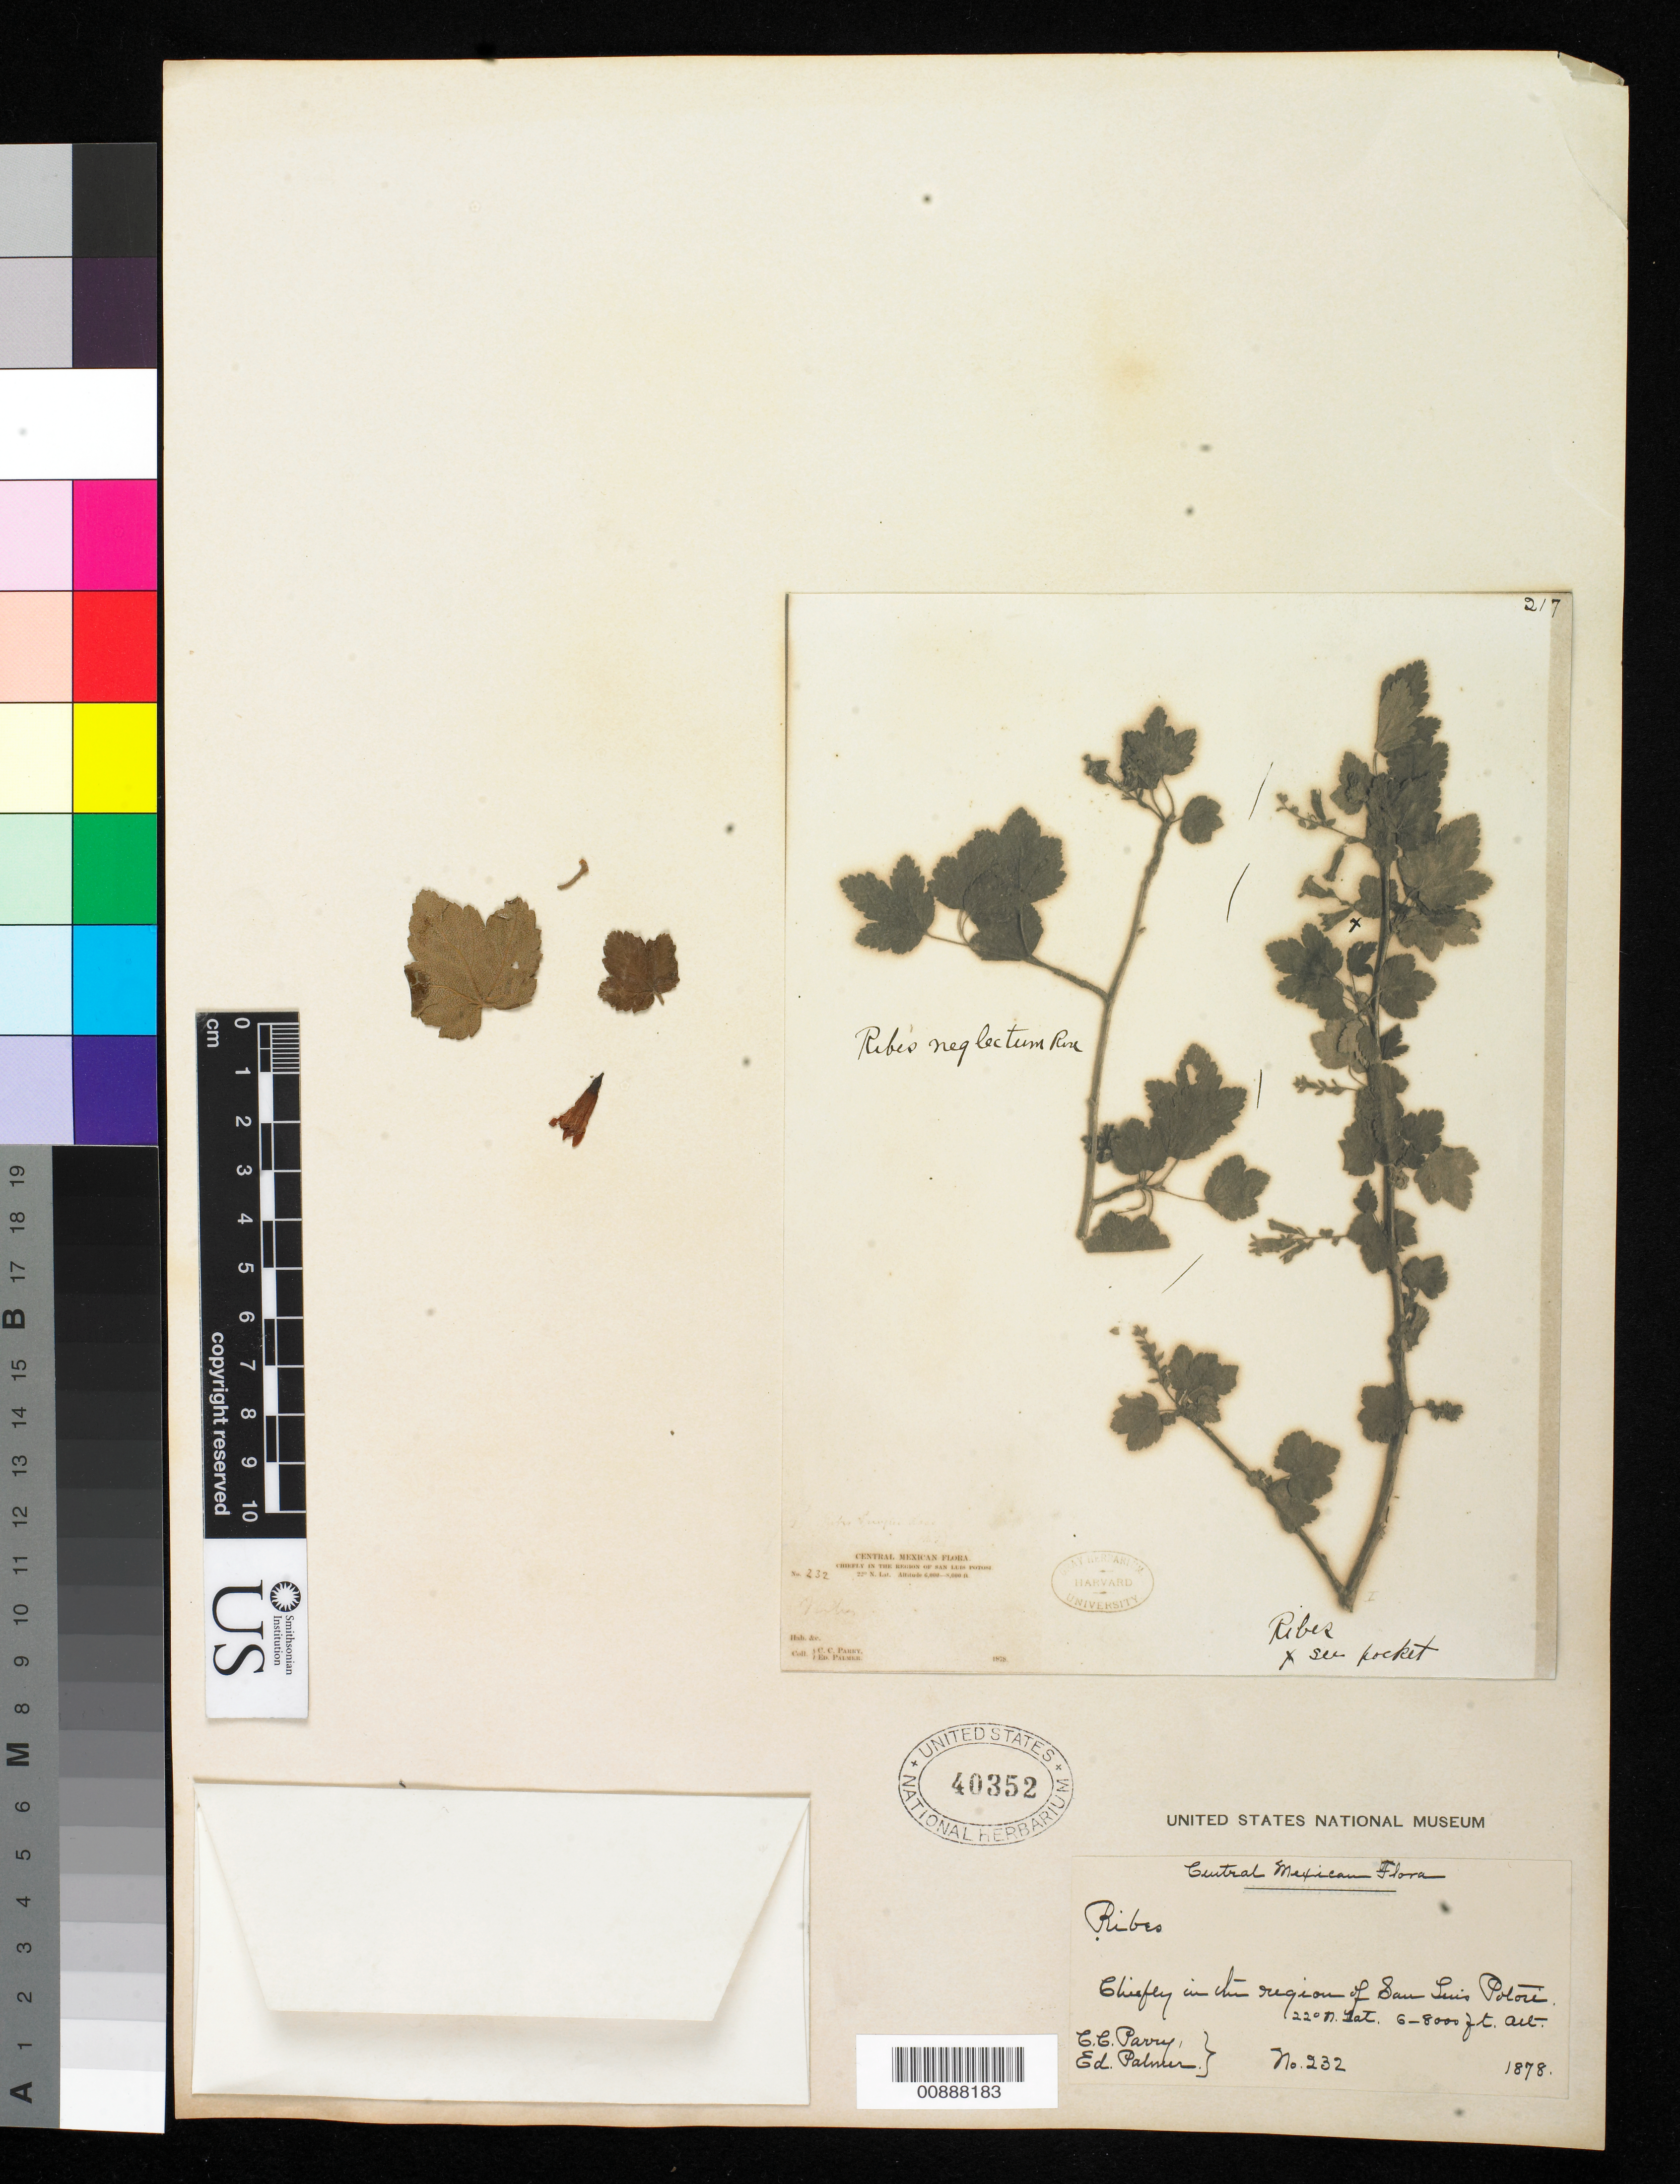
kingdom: Plantae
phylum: Tracheophyta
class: Magnoliopsida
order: Saxifragales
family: Grossulariaceae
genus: Ribes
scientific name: Ribes neglectum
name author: Rose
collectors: C. C. Parry & E. Palmer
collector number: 232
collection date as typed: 1878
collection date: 1878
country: Mexico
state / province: San Luis Potosí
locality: Chiefly in the region of San Luis Potosí.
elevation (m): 1829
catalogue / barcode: US 40352